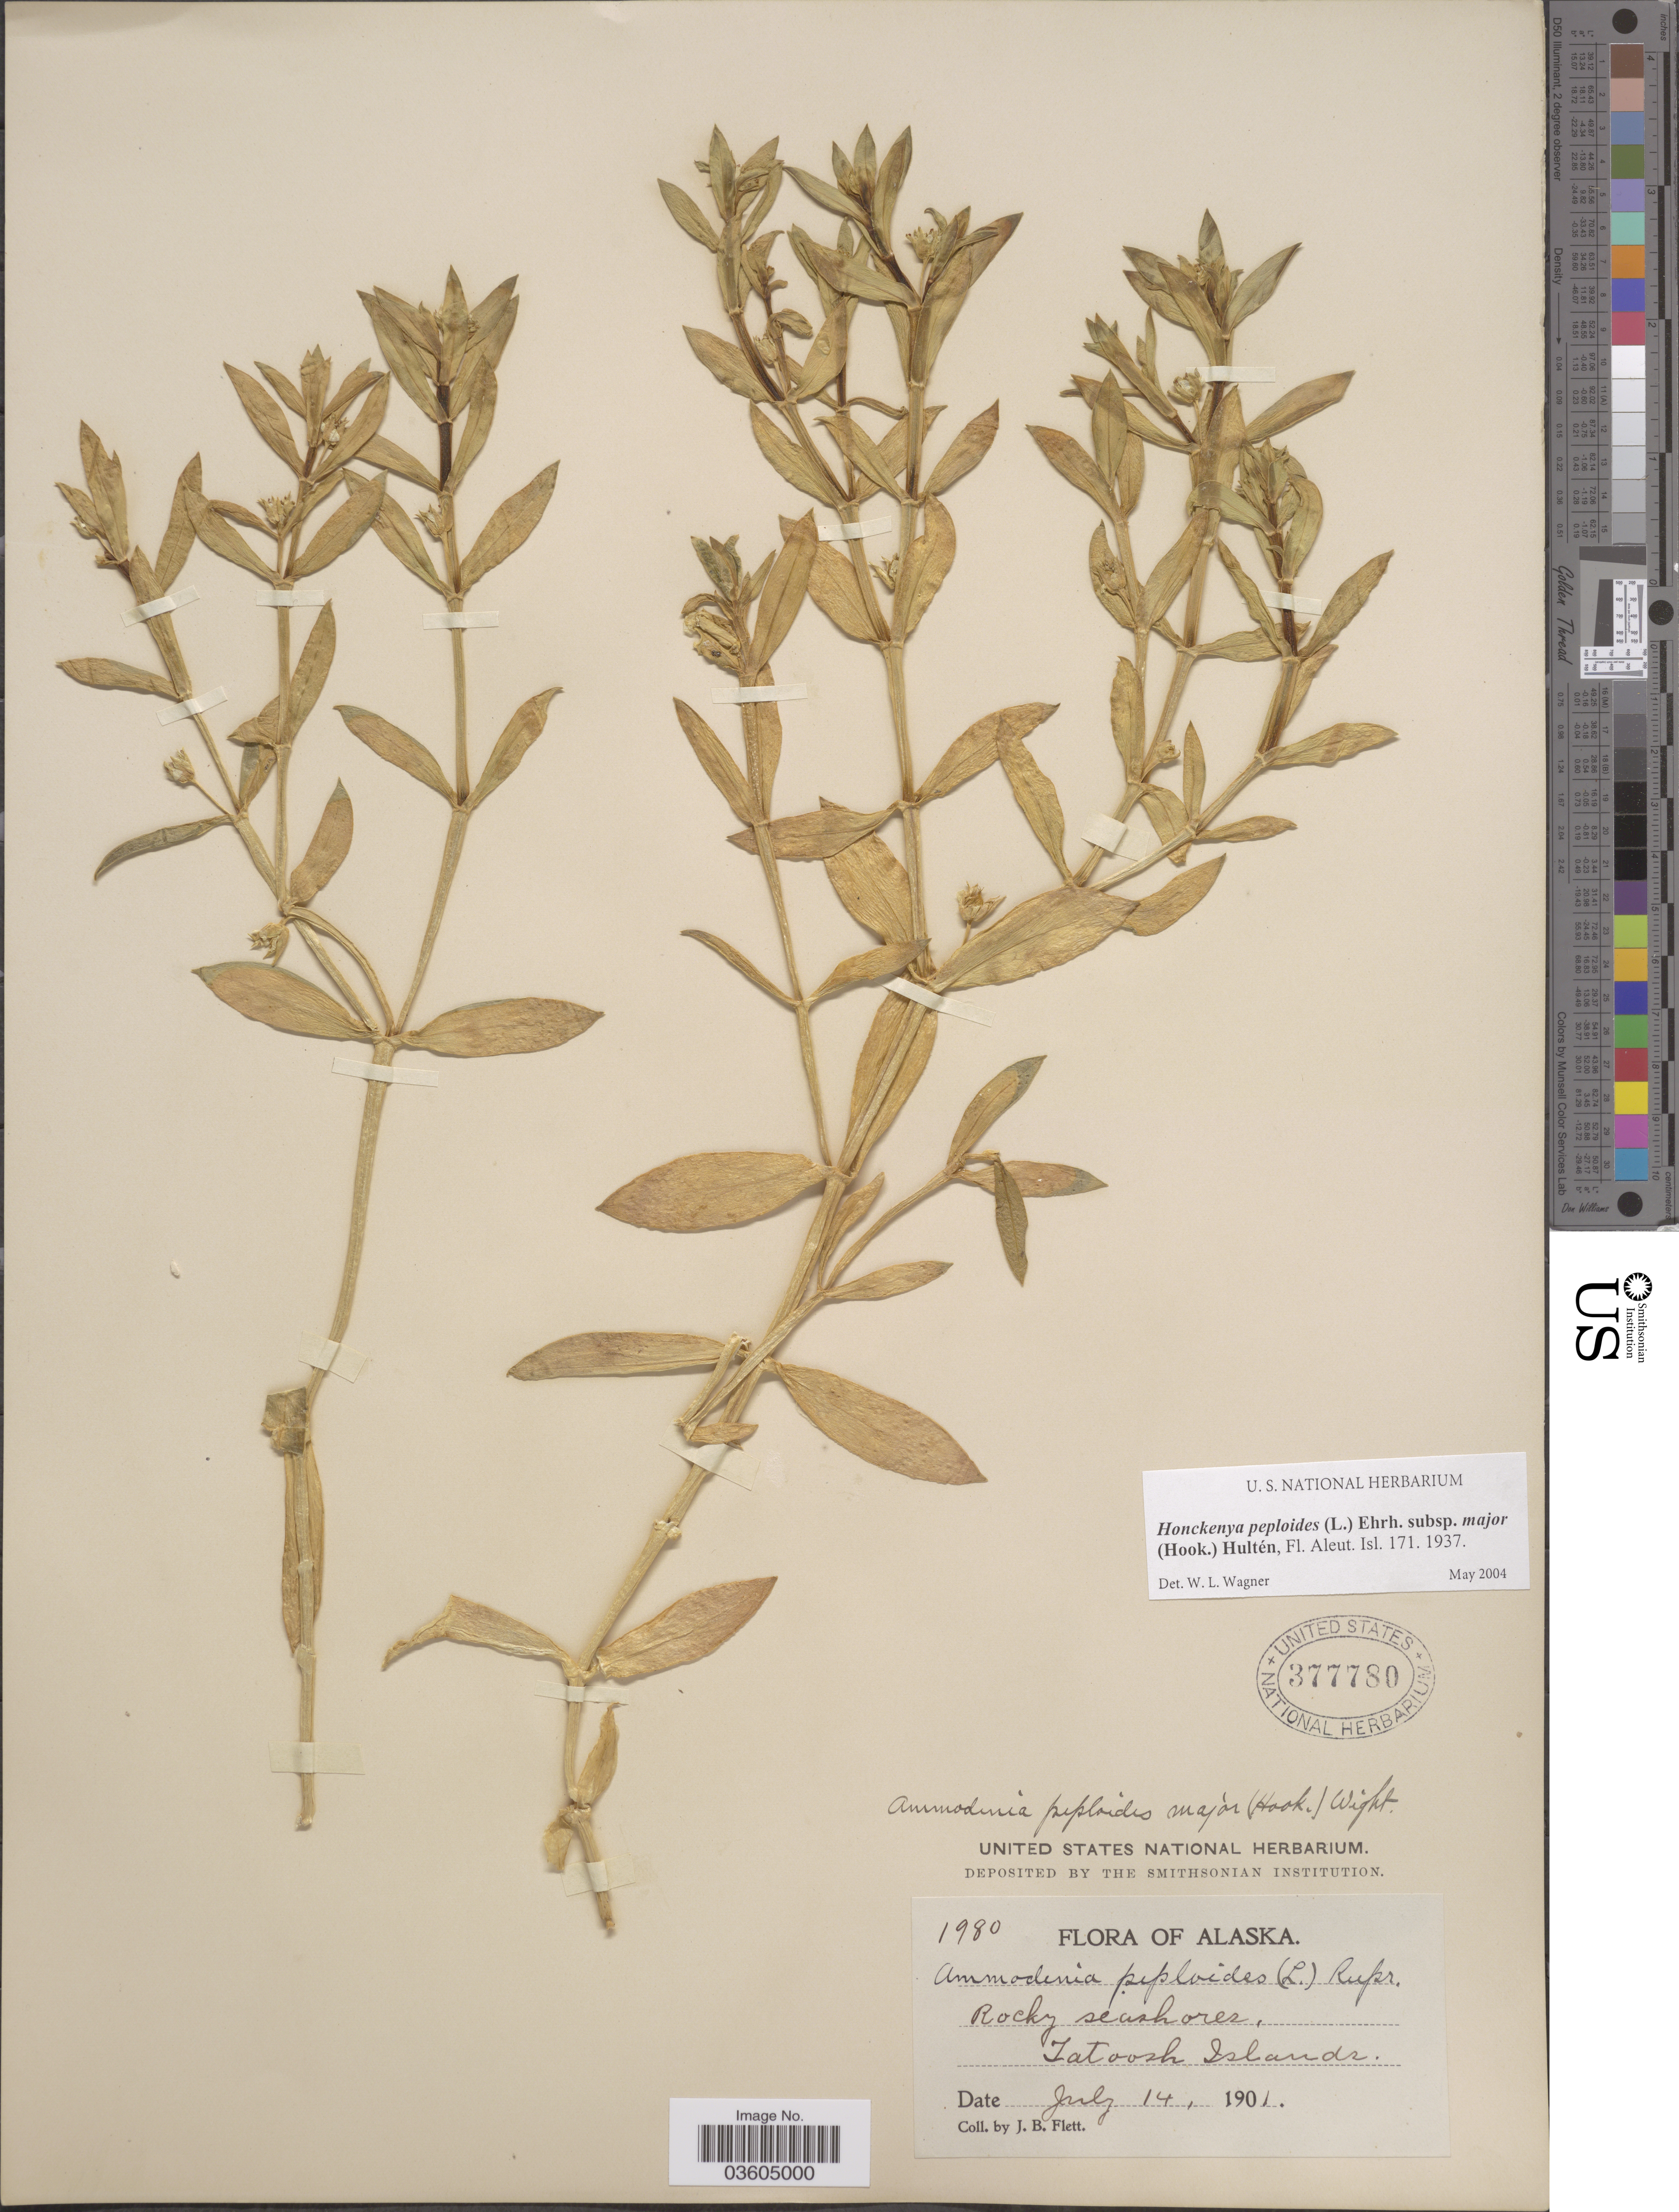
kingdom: Plantae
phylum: Tracheophyta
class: Magnoliopsida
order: Caryophyllales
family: Caryophyllaceae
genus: Honckenya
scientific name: Honckenya peploides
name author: (L.) Ehrh.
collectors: J. Flett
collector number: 1980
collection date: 1901-07-14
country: United States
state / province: Alaska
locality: Tatoosh Islands.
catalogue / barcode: US 377780